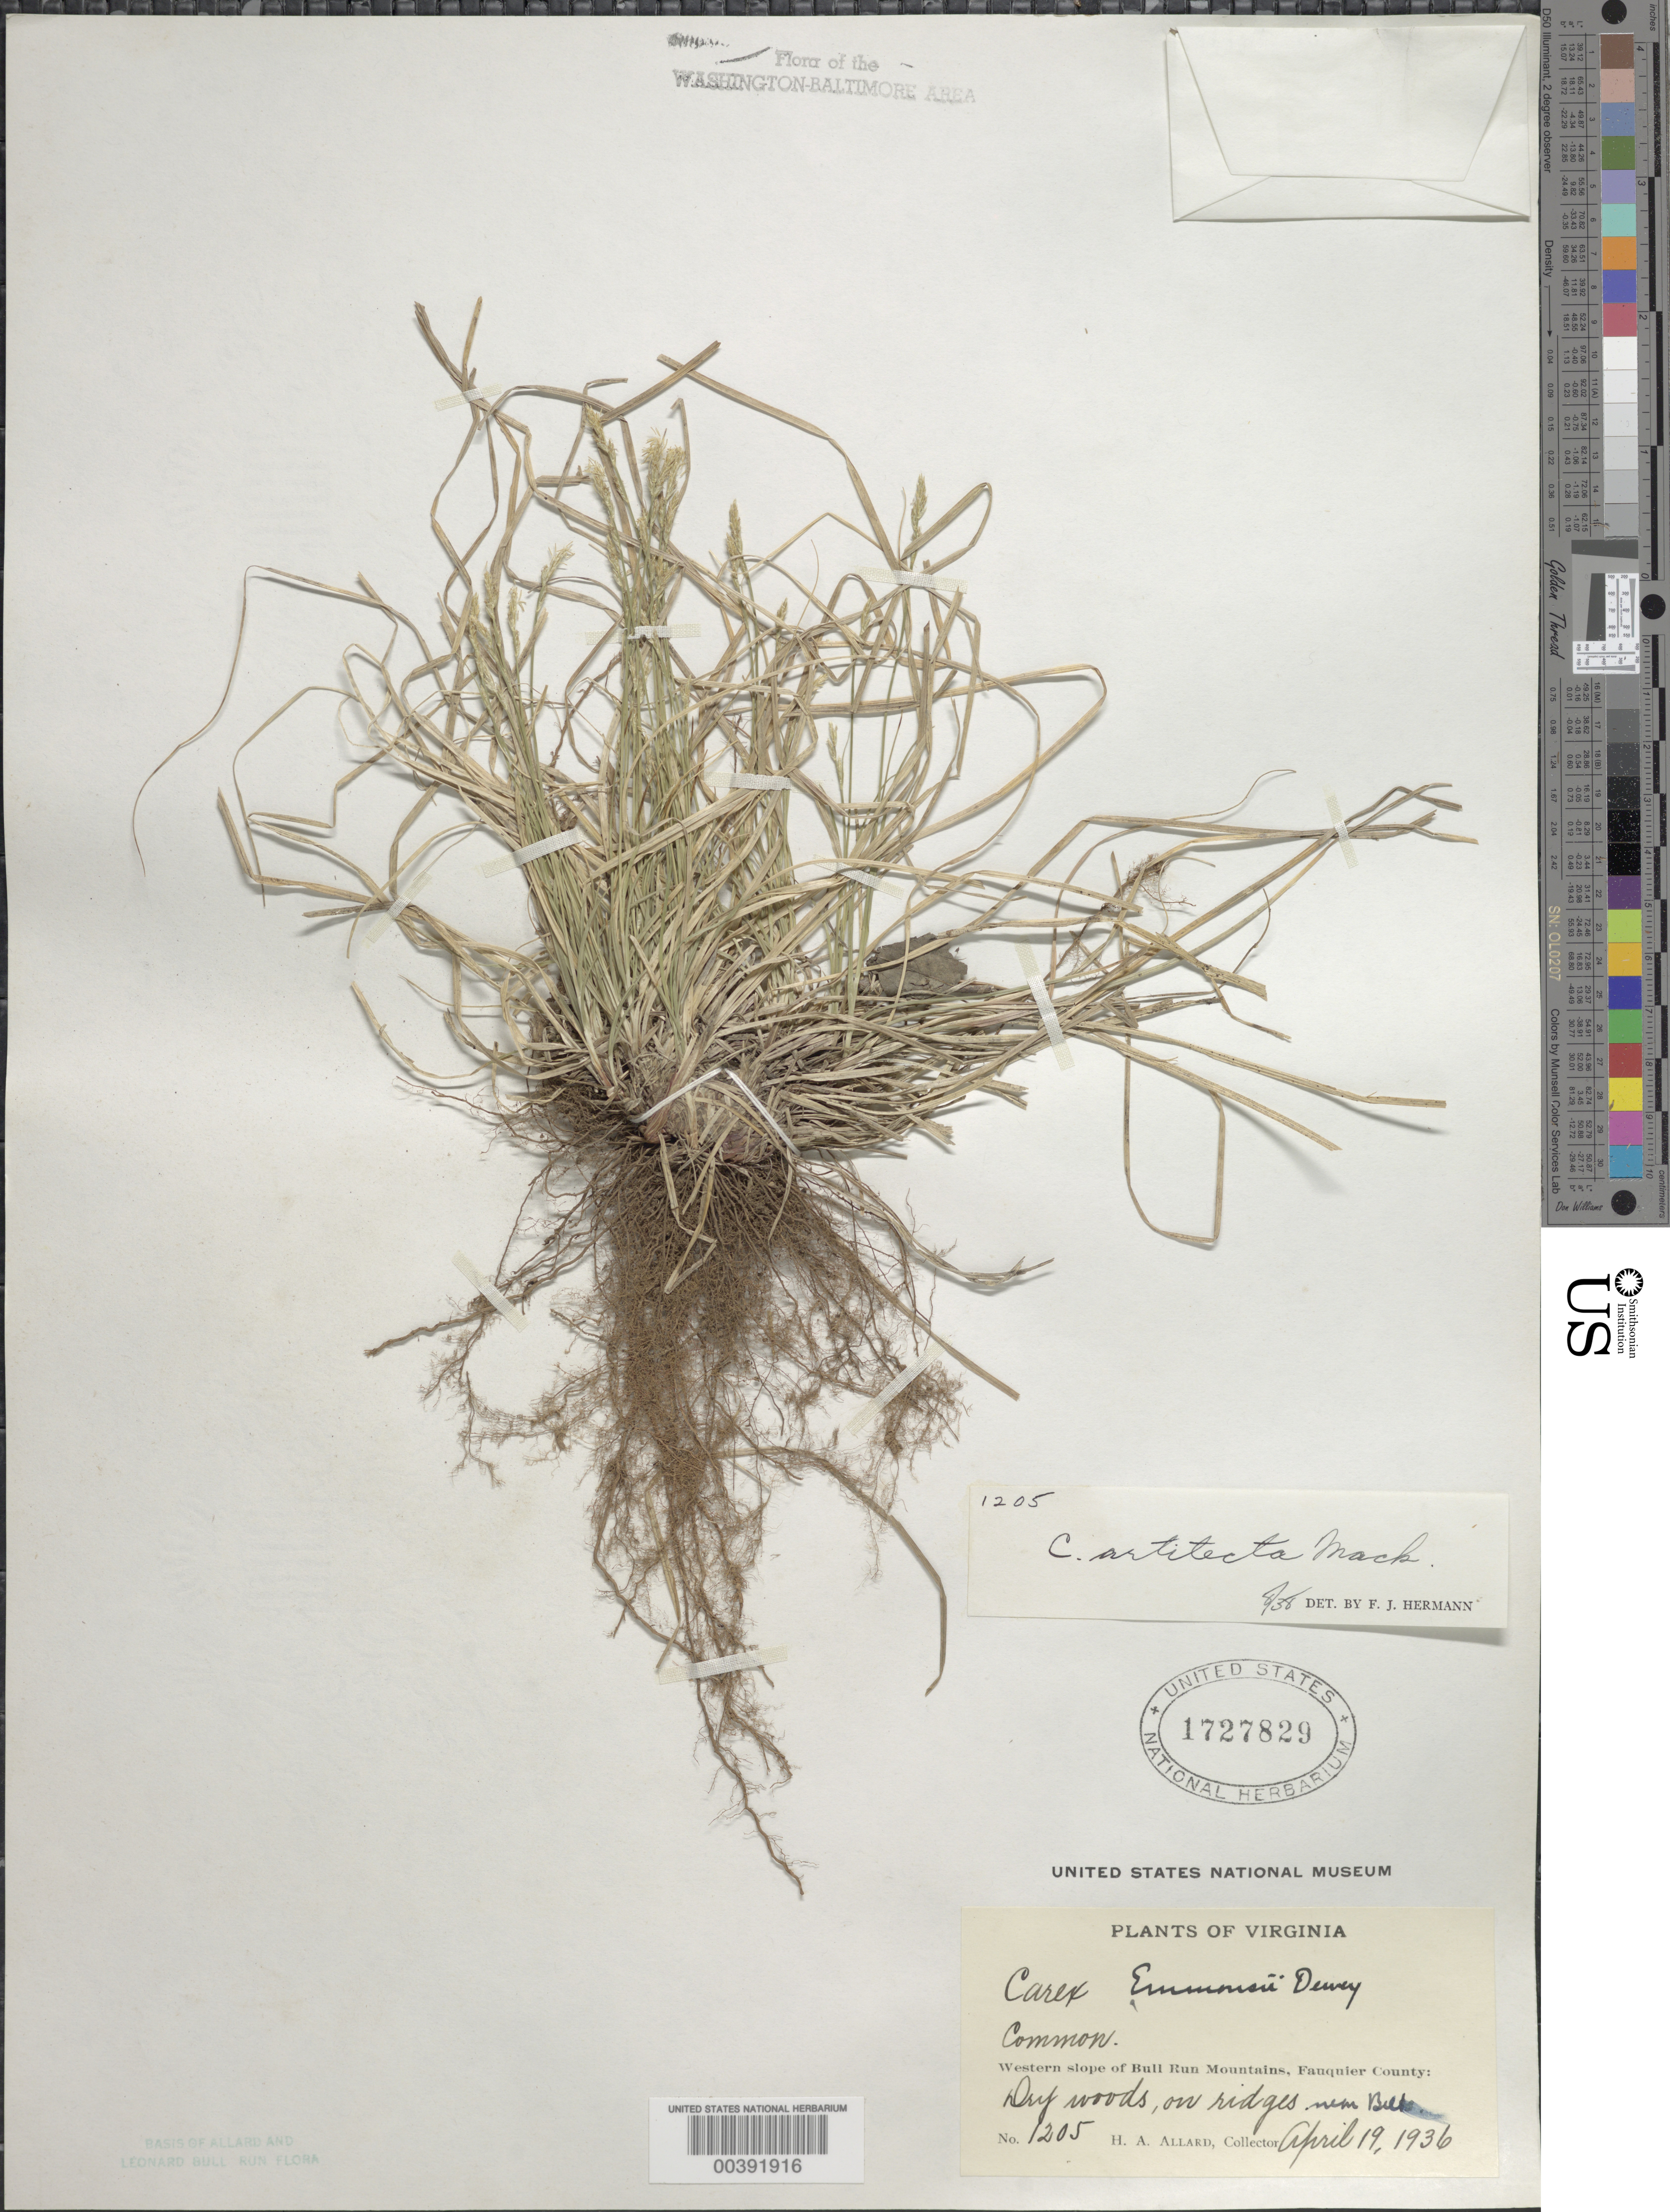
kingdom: Plantae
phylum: Tracheophyta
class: Liliopsida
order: Poales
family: Cyperaceae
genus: Carex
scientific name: Carex albicans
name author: Willd. ex Spreng.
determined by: Shetler, Stanwyn G., (US), NMNH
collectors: H. A. Allard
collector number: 1205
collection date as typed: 19 Apr 1936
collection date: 1936-04-19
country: United States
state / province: Virginia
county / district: Fauquier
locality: Near Belts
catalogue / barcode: US 1727829